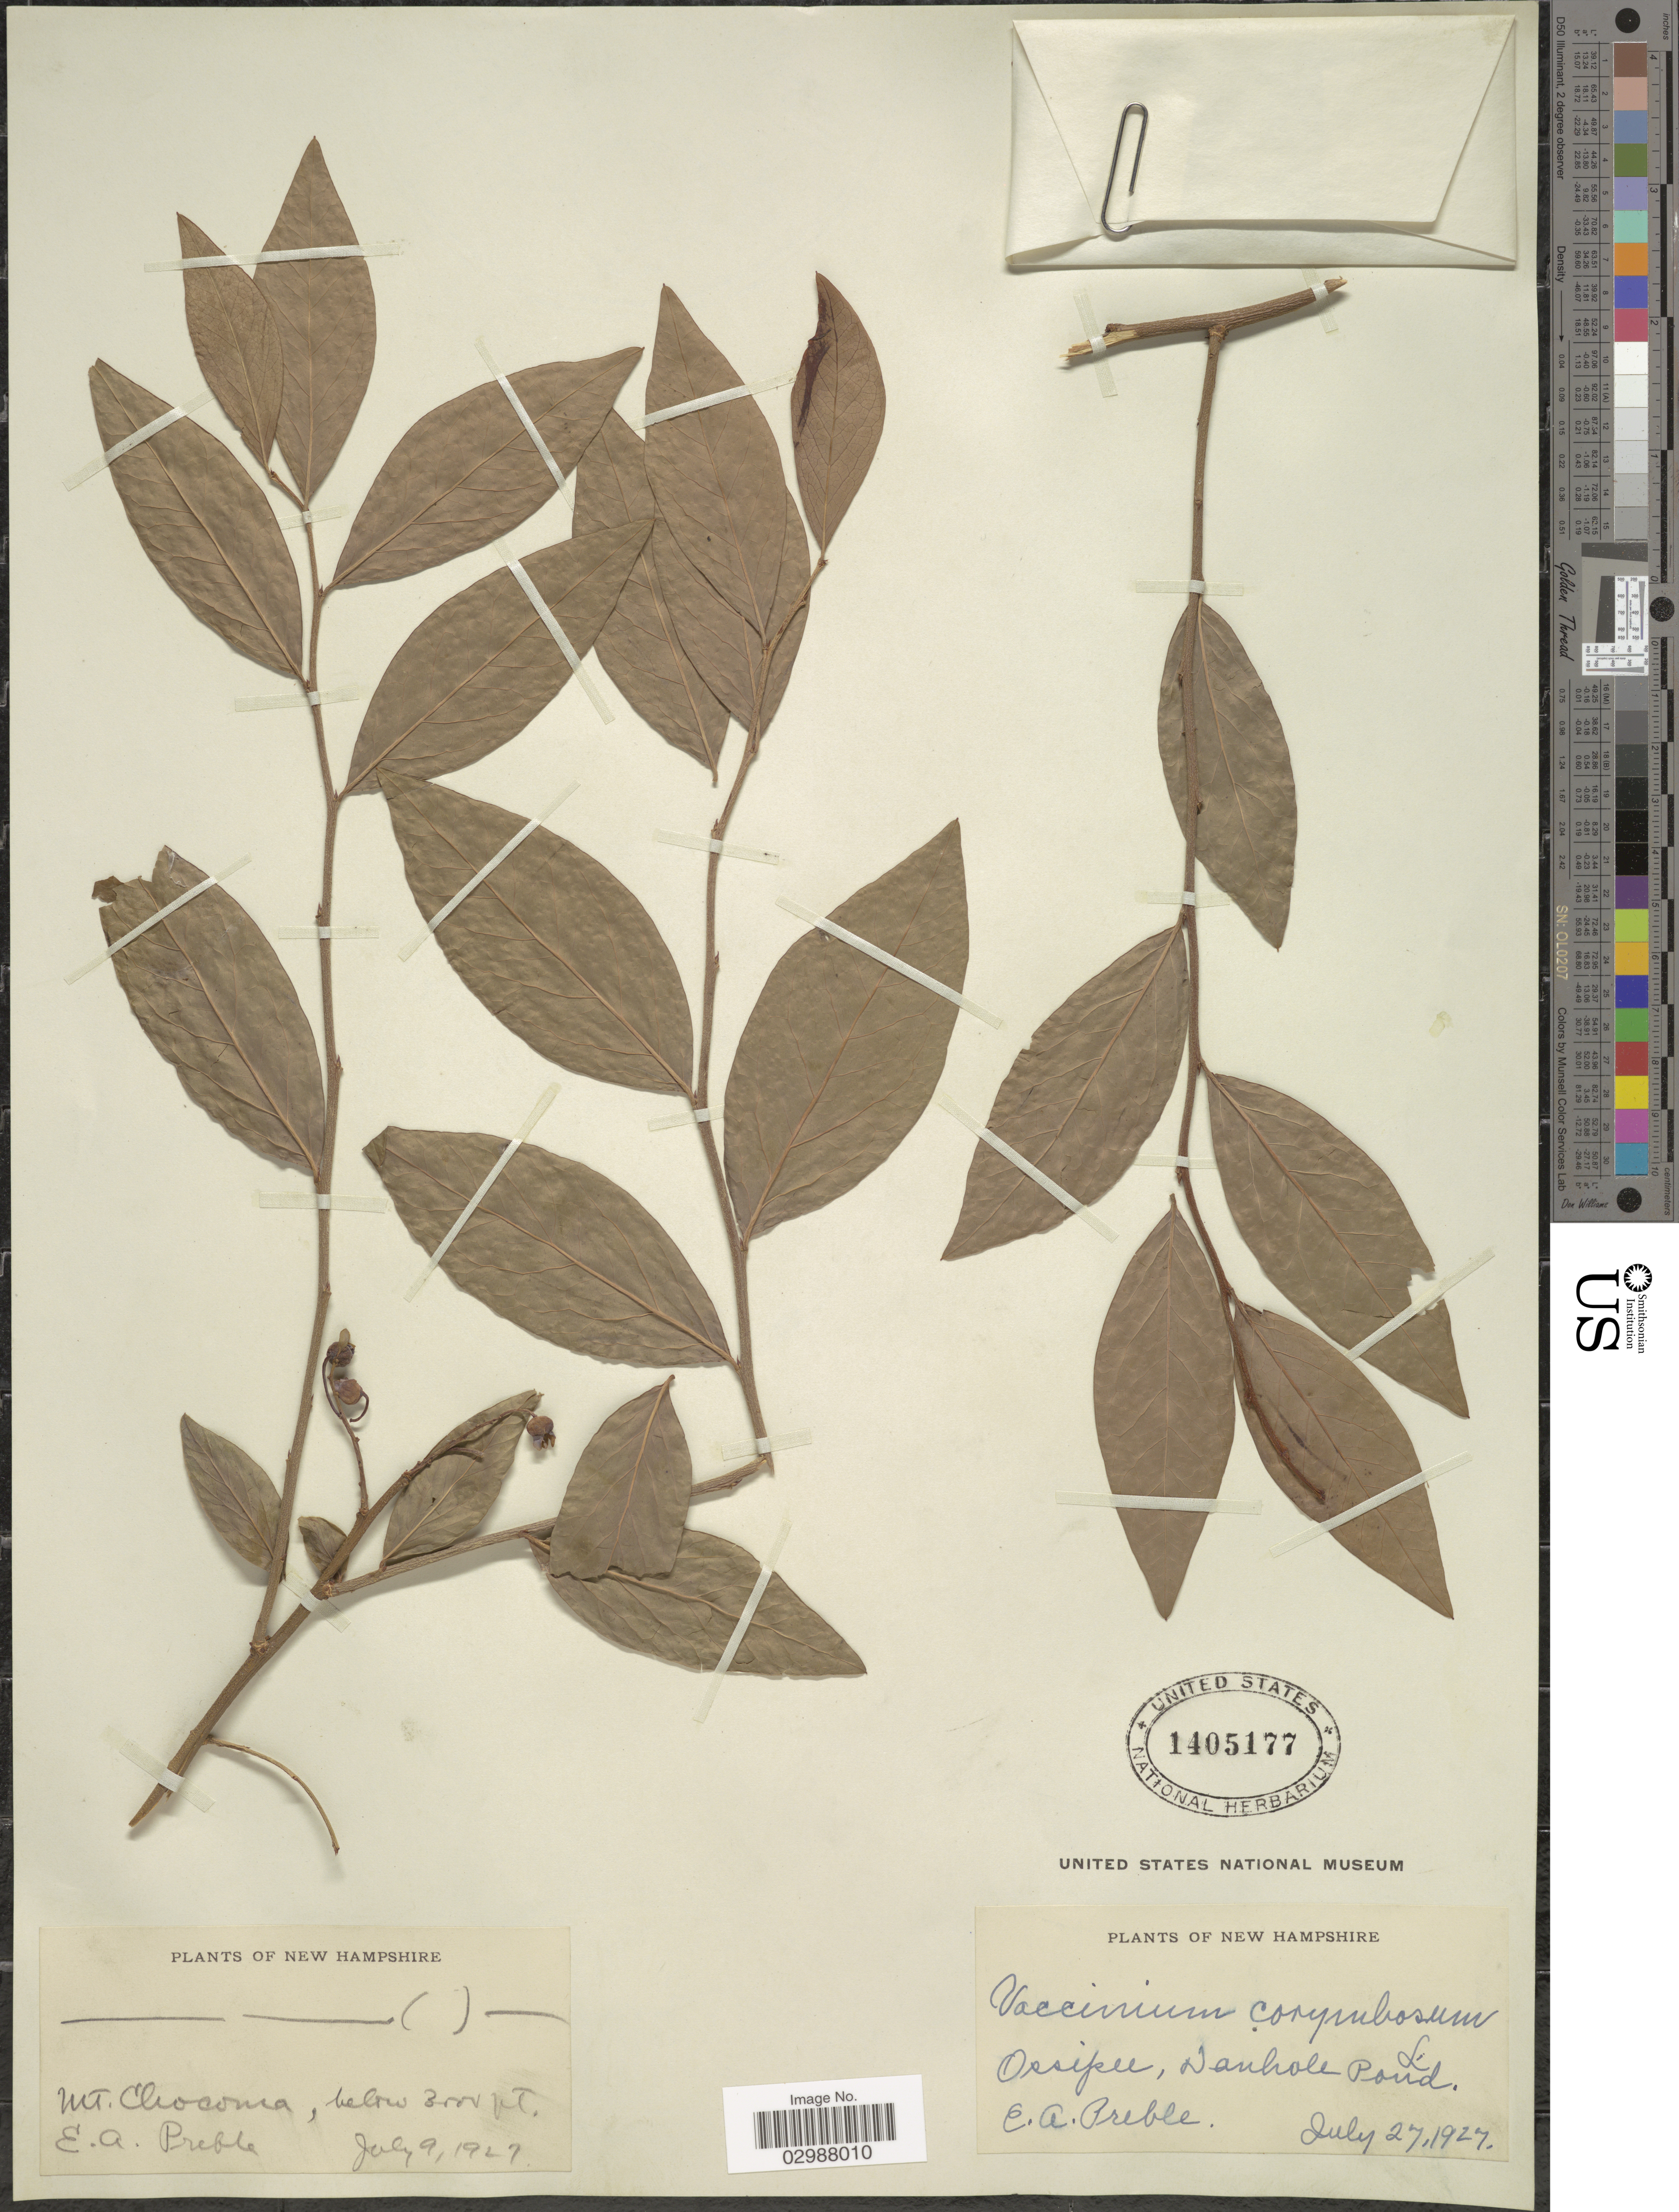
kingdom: Plantae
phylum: Tracheophyta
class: Magnoliopsida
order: Ericales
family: Ericaceae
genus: Vaccinium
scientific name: Vaccinium corymbosum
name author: L.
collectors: E. Preble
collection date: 1927-07-27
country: United States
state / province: New Hampshire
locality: Ossipee. Danhole Pond.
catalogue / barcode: US 1405177